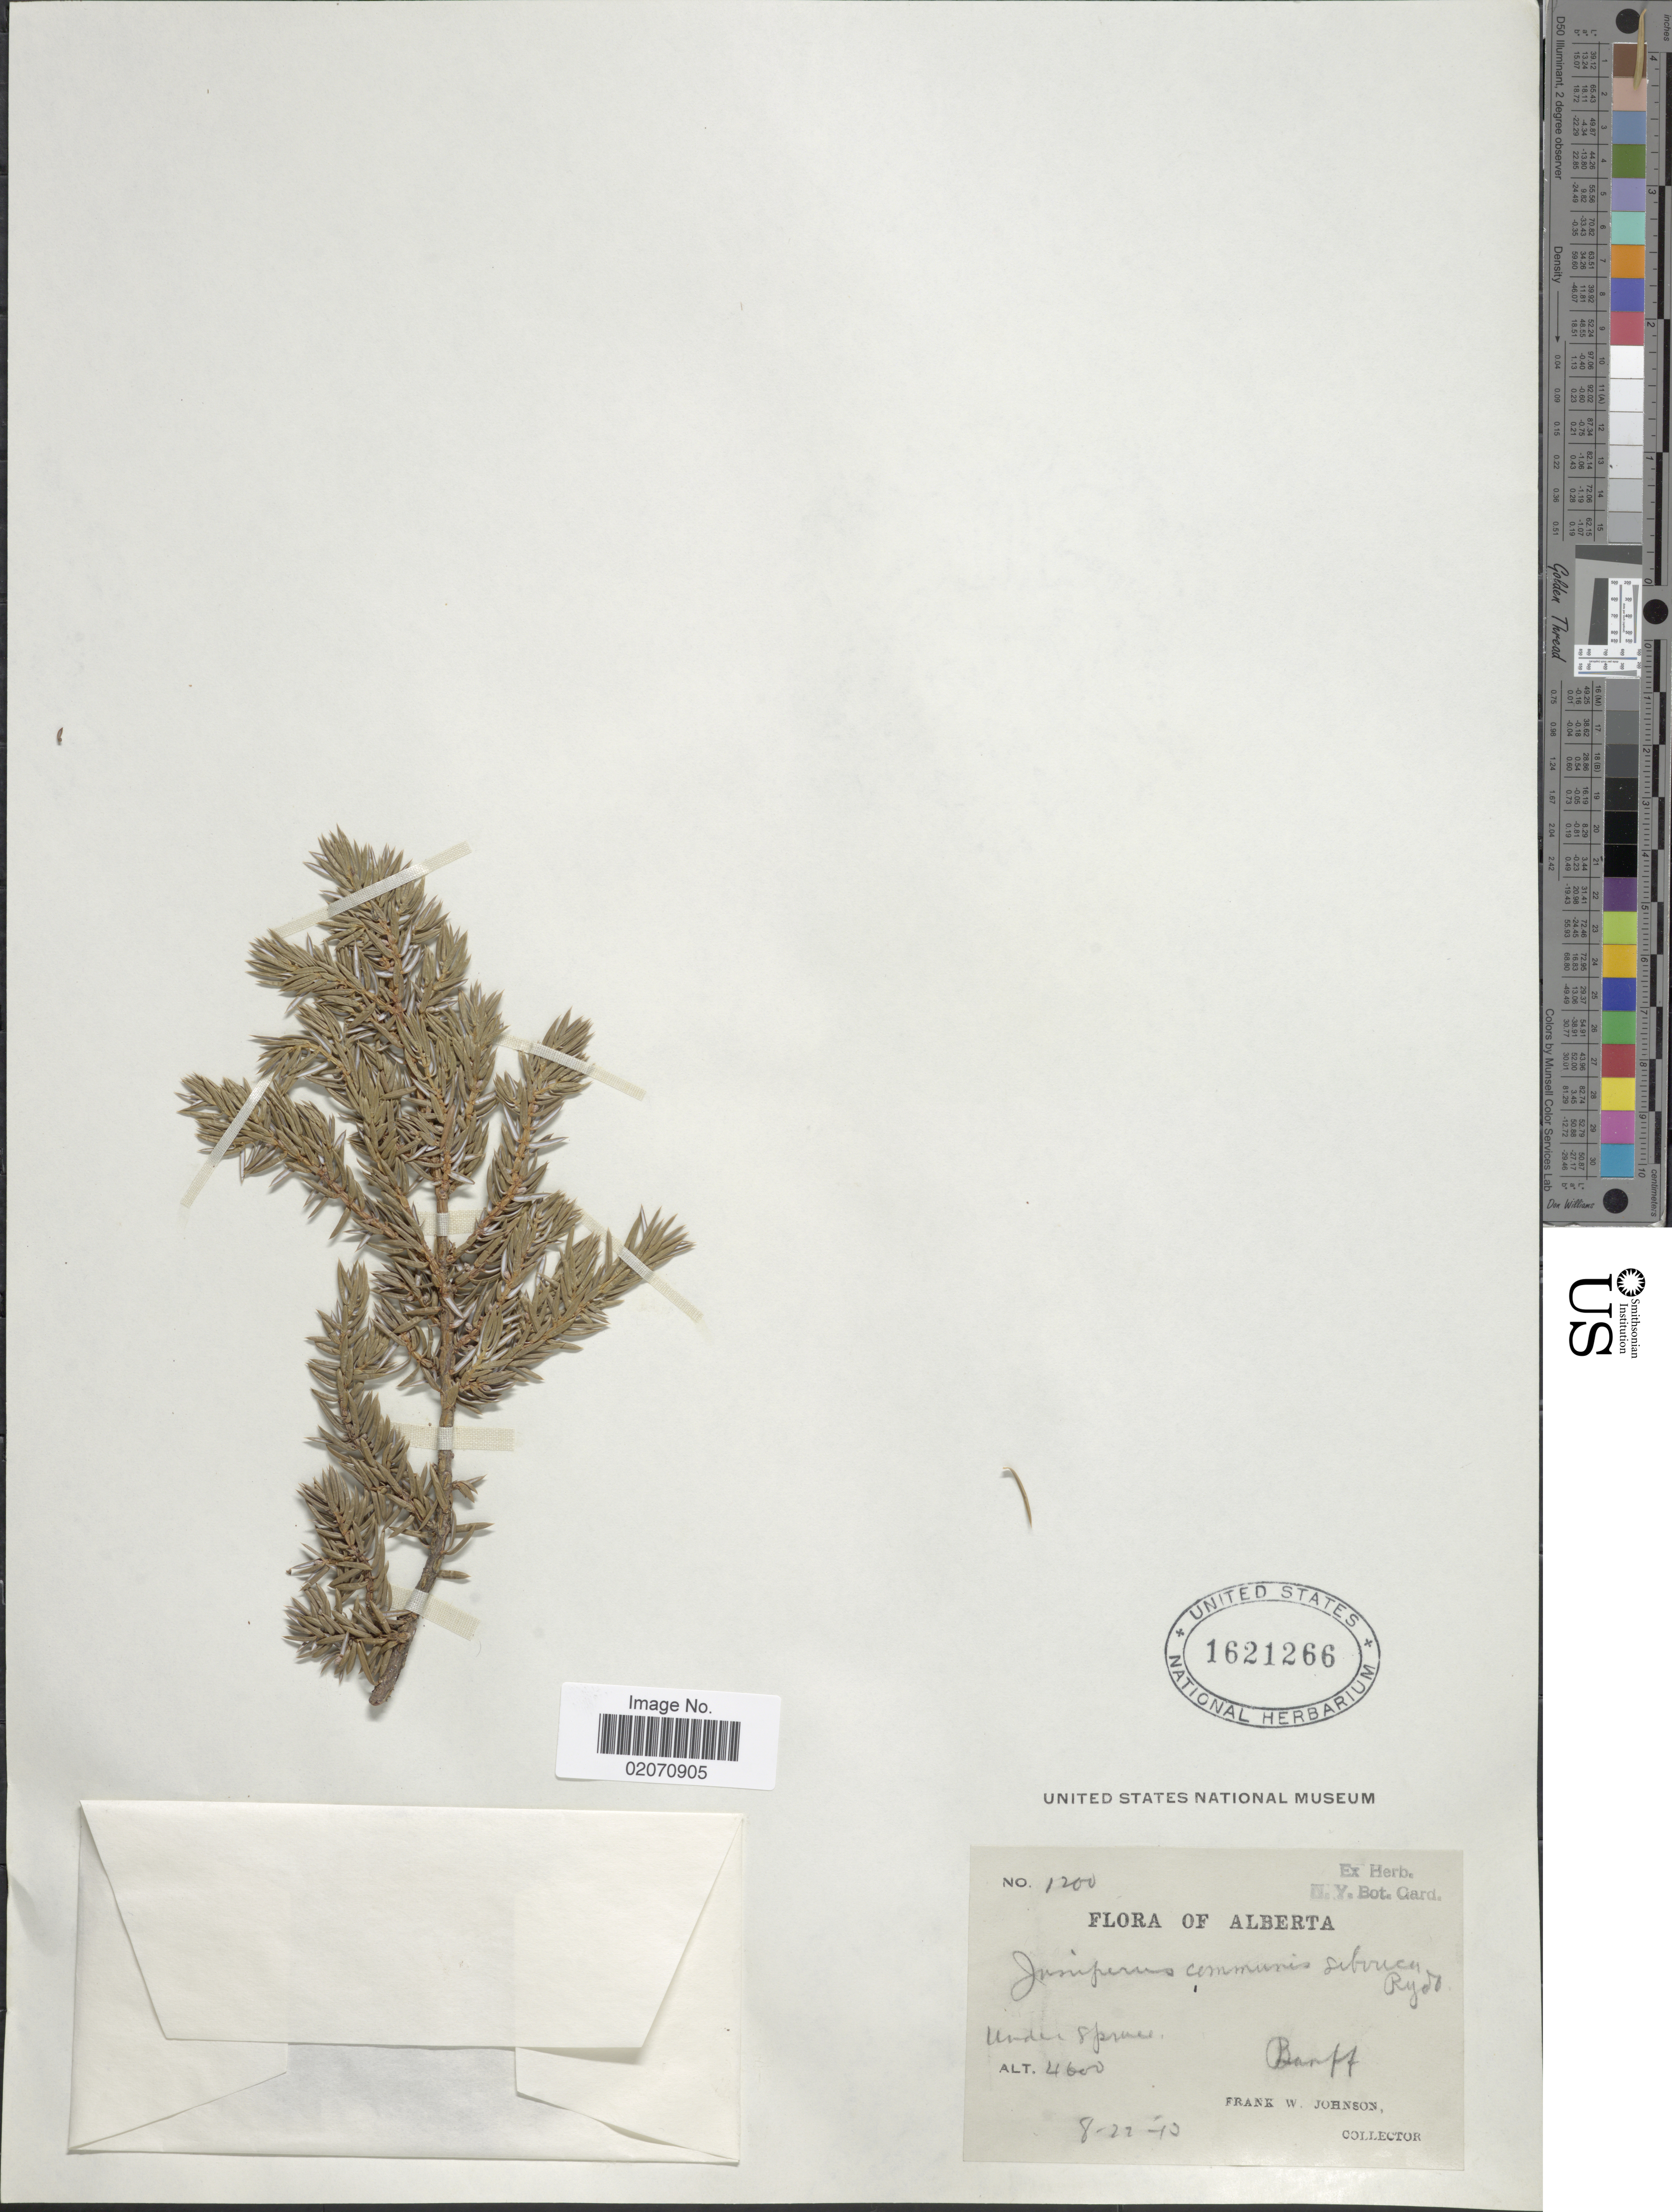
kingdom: Plantae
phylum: Tracheophyta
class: Pinopsida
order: Pinales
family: Cupressaceae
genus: Juniperus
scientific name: Juniperus communis subsp. nana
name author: (Willd.) Syme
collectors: F. W. Johnson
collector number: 1200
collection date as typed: Transcribed d/m/y: 22/8/43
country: Canada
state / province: Alberta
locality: Under spruce, Banff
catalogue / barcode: US 1621266